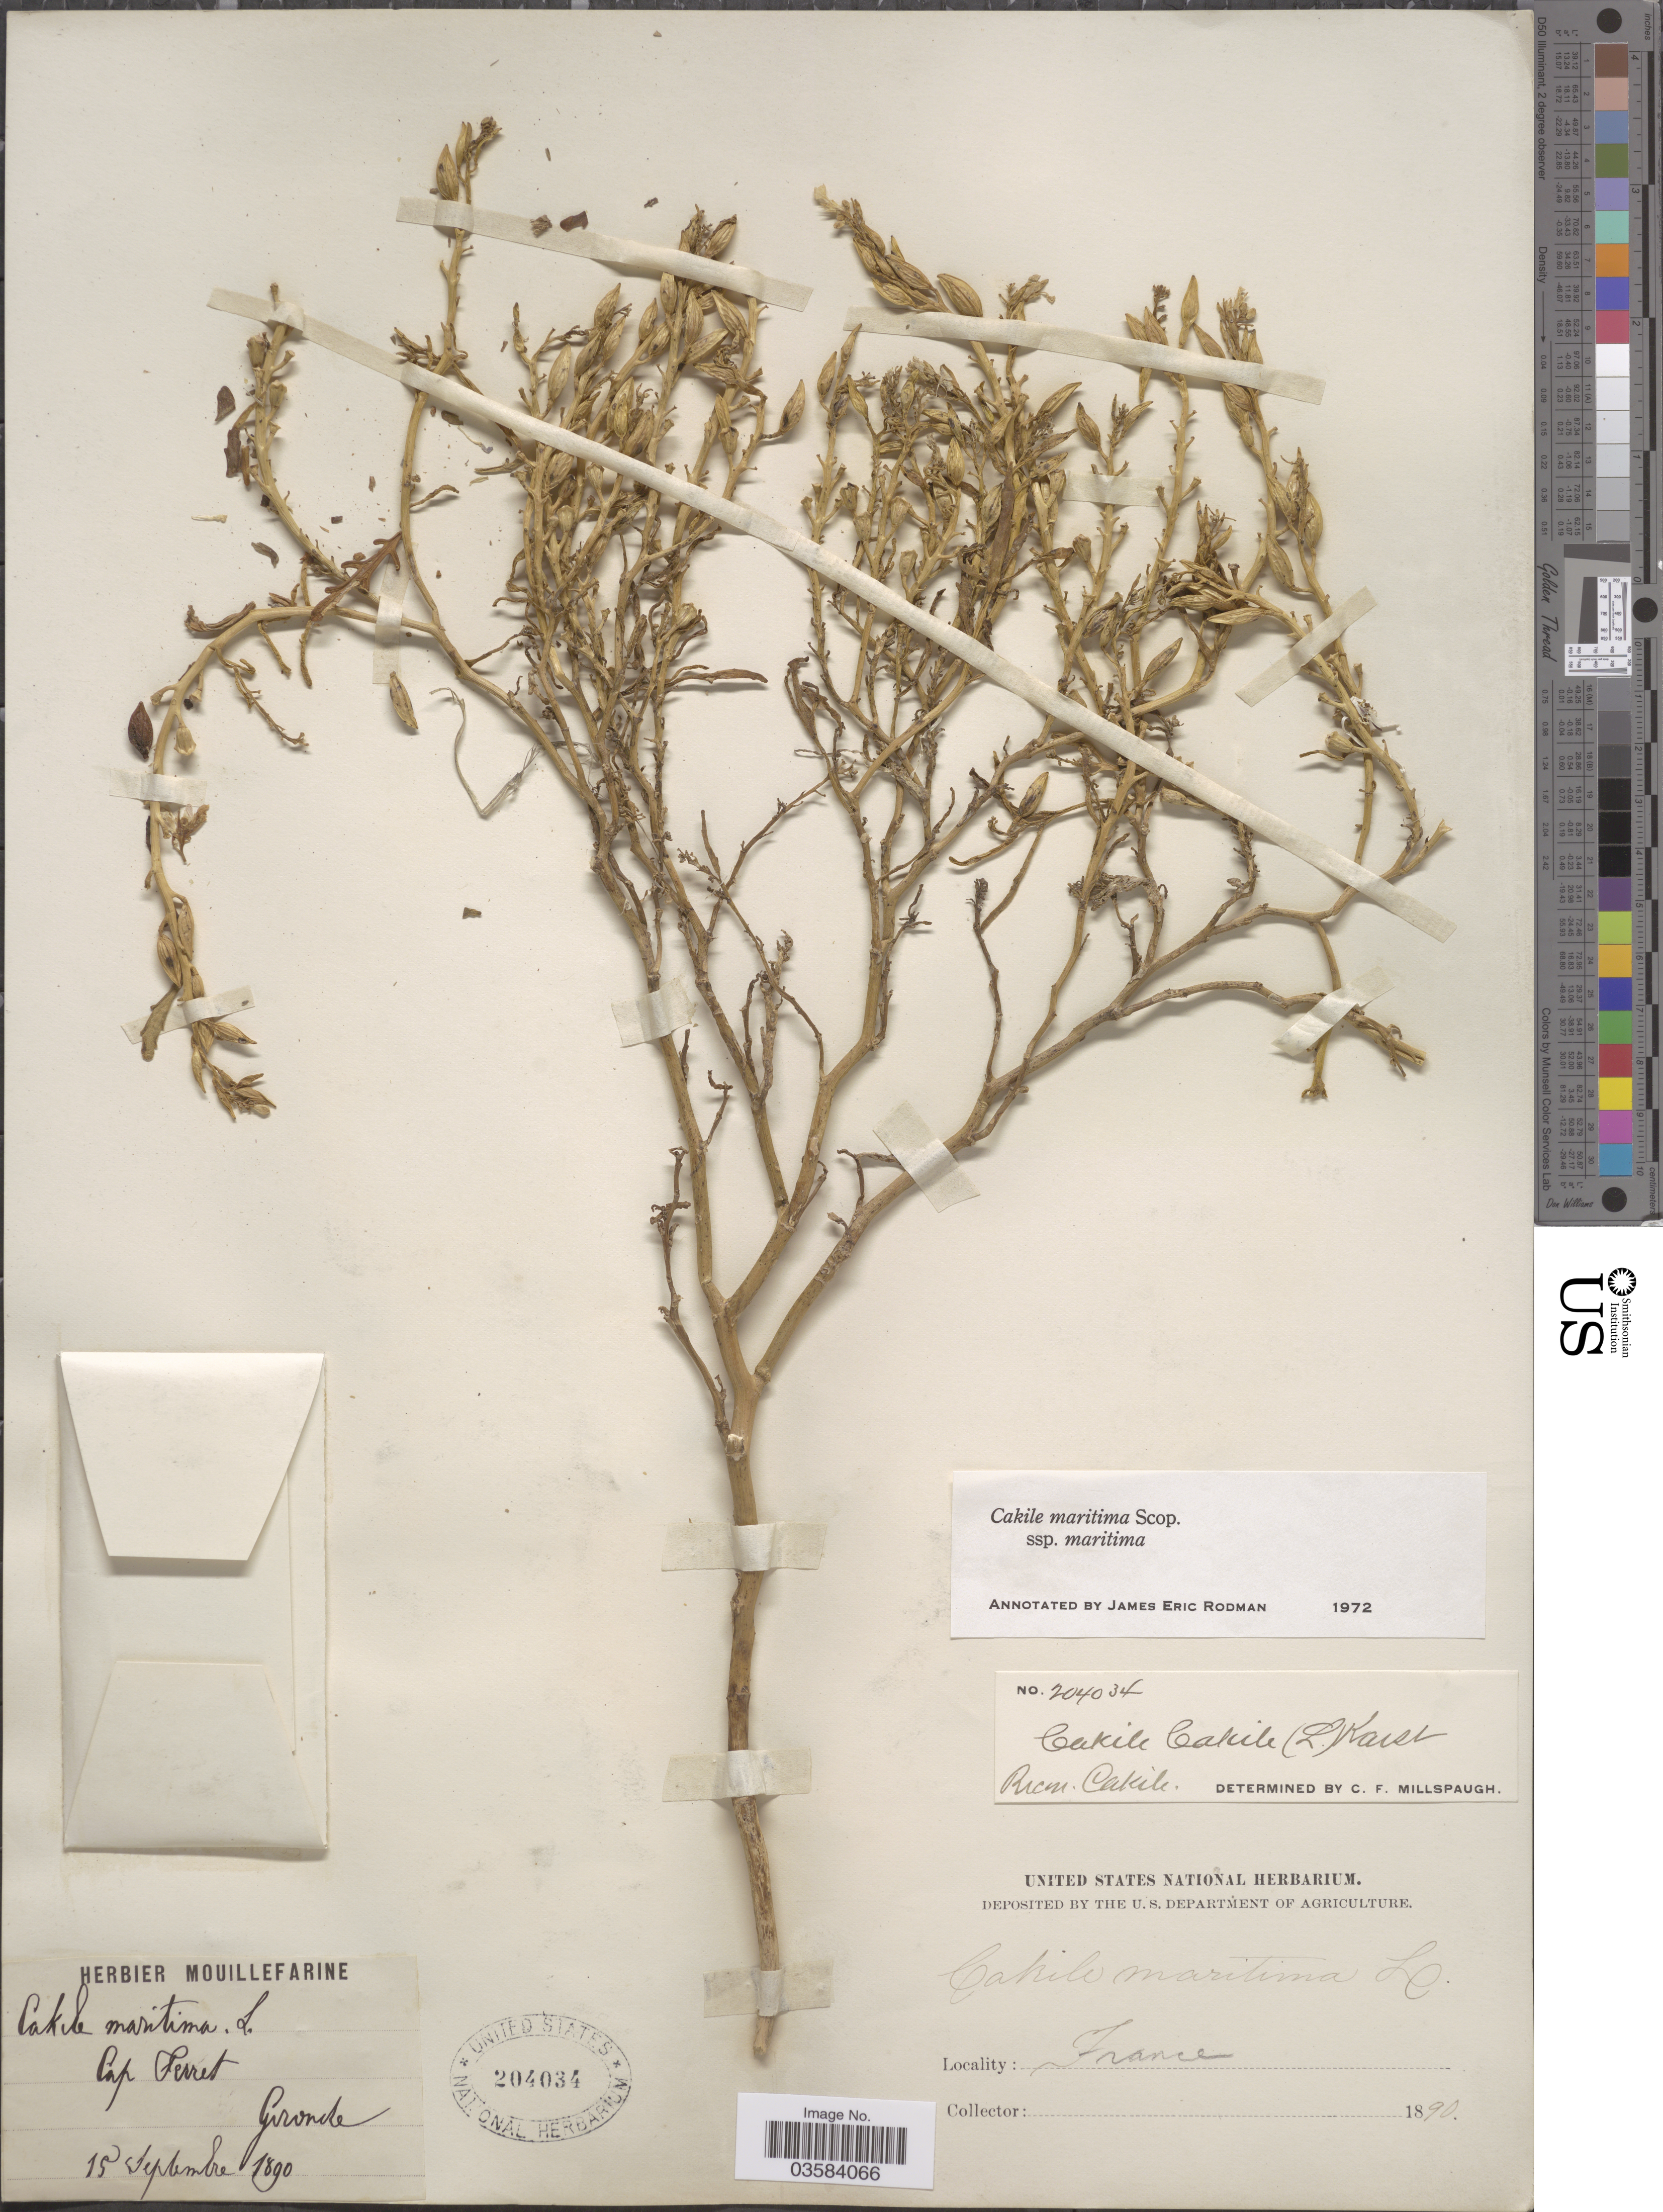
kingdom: Plantae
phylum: Tracheophyta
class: Magnoliopsida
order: Brassicales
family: Brassicaceae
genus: Cakile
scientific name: Cakile maritima subsp. maritima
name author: Scop.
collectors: ex herb. Mouillefarine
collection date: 1890-09-15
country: France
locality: Cap Ferret. Gironde.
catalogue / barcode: US 204034